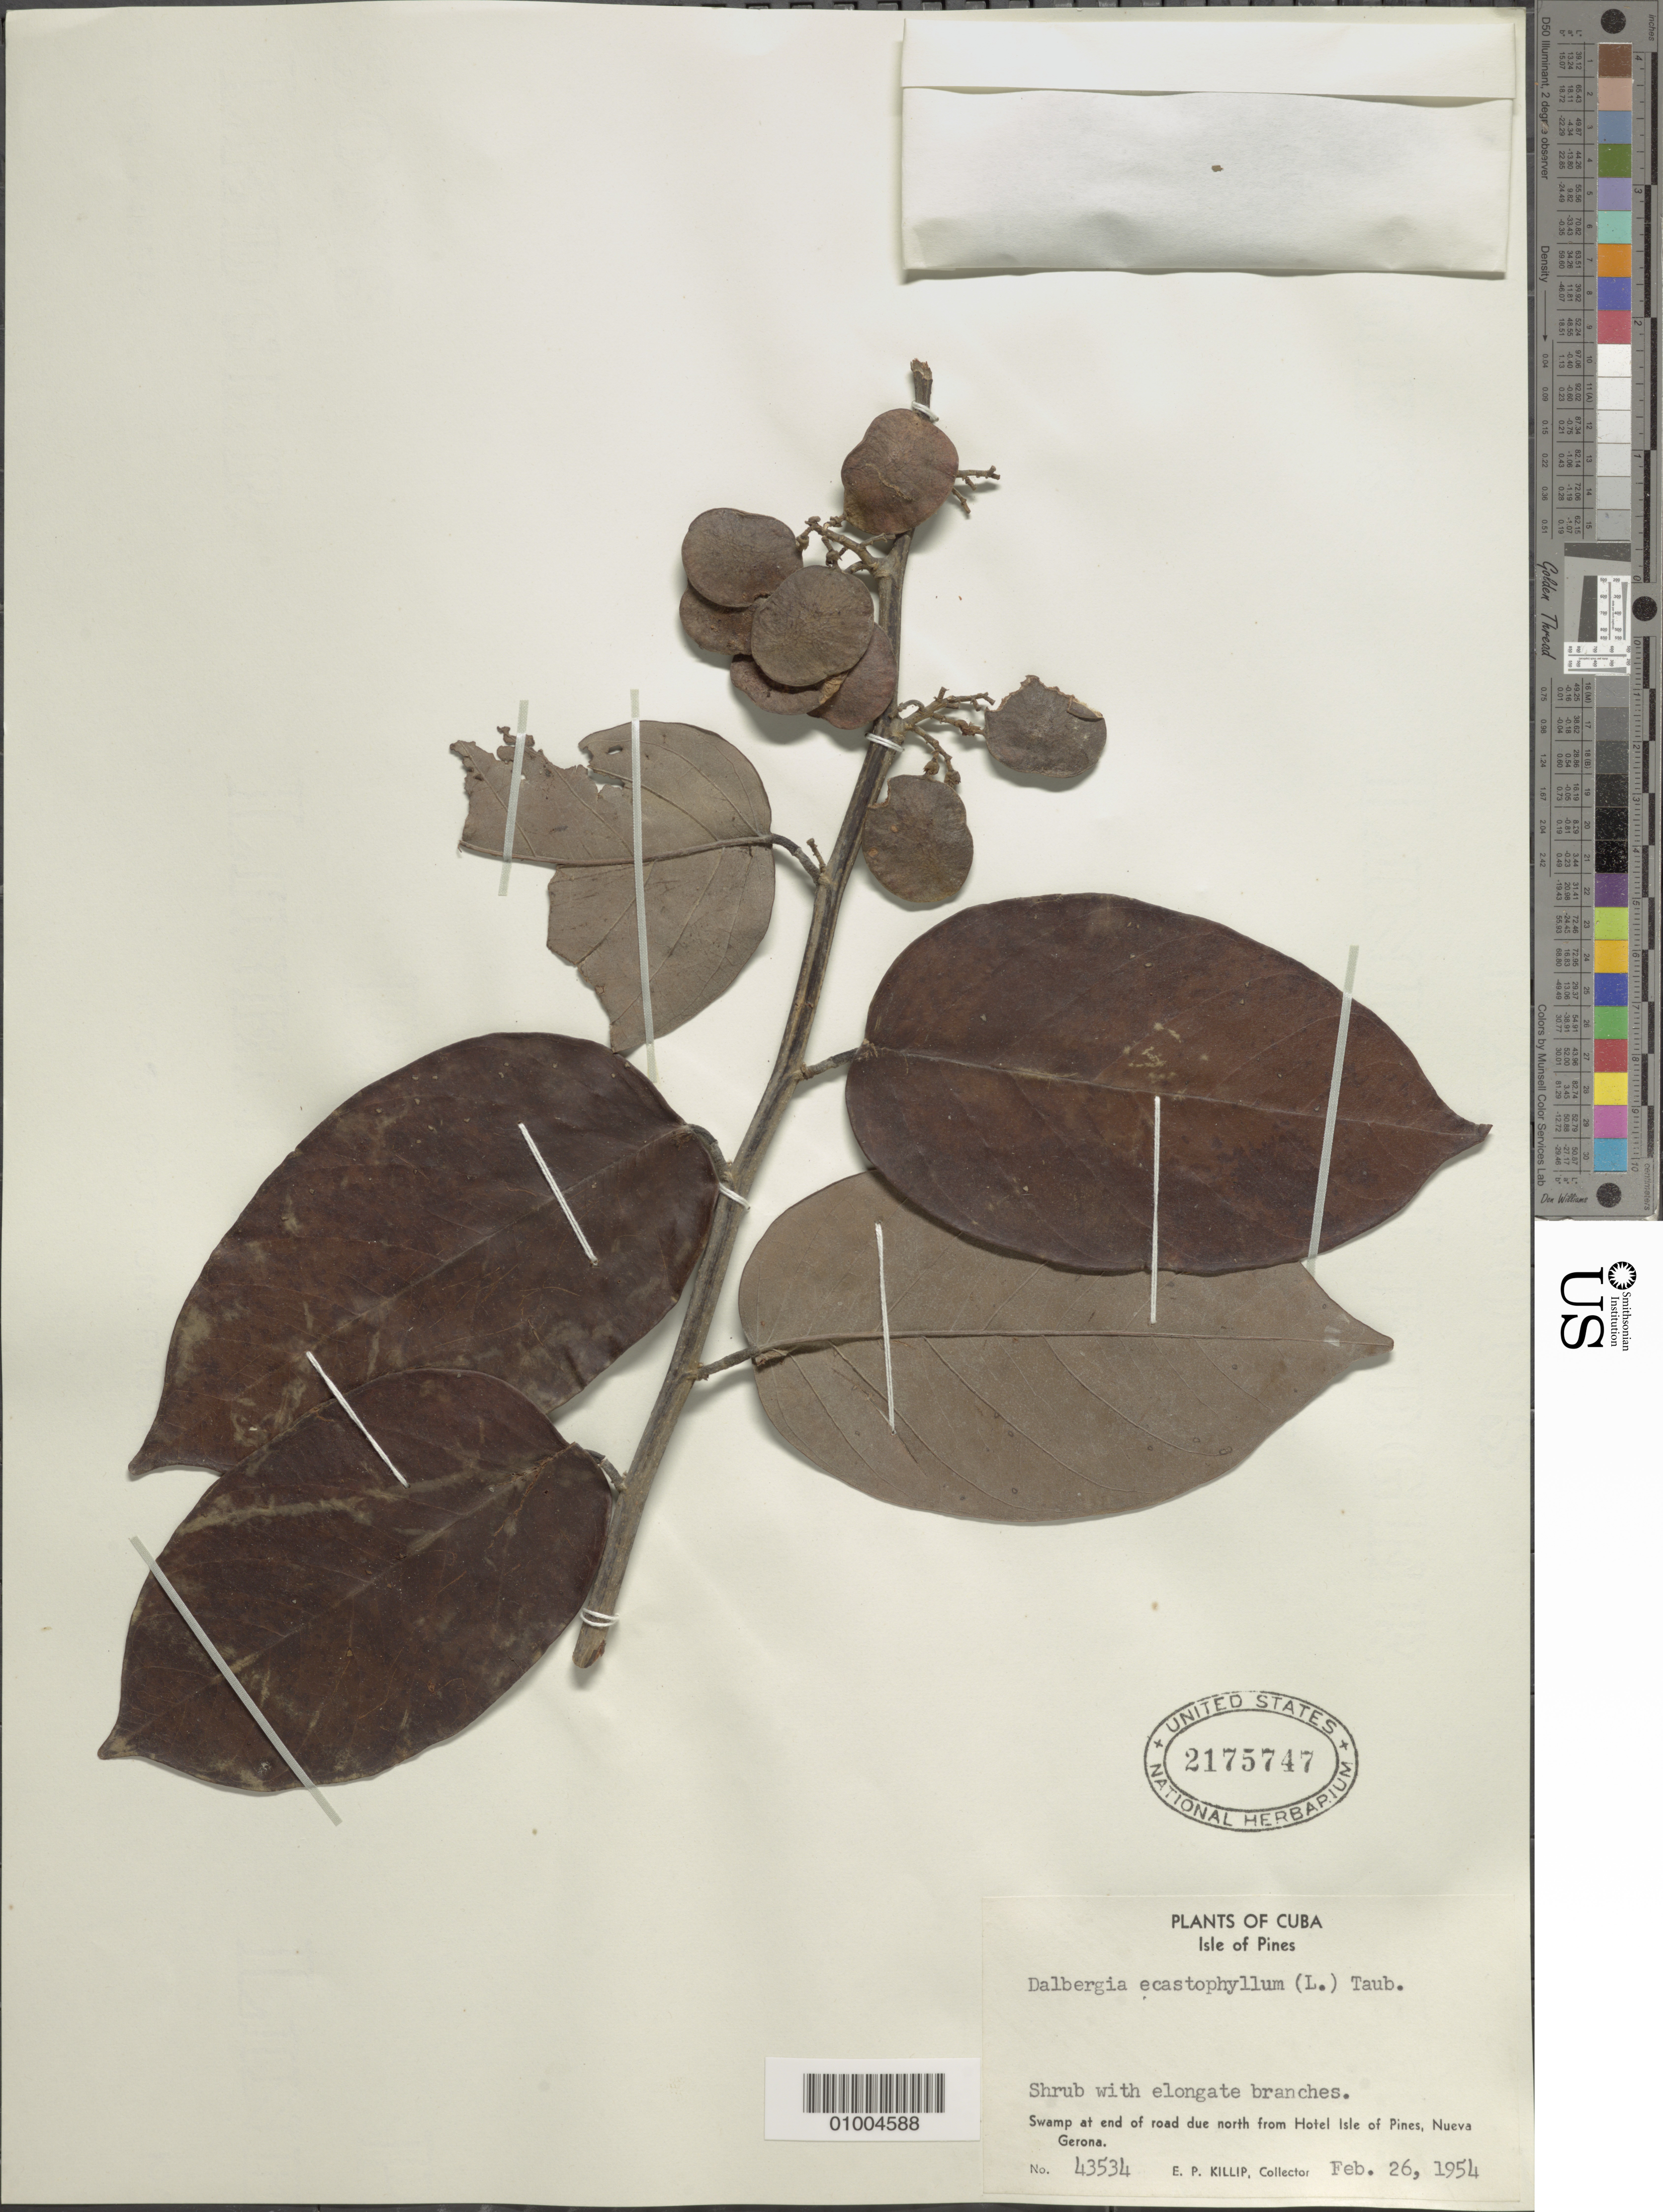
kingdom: Plantae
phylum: Tracheophyta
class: Magnoliopsida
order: Fabales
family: Fabaceae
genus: Dalbergia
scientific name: Dalbergia ecastaphyllum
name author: (L.) Taub.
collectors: E. P. Killip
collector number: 43534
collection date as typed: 26 Feb 1954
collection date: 1954-02-26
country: Cuba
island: Isla de la Juventud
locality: Swamp at end of road due N from Hotel Isle of Pines, Nueva Pines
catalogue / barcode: US 2175747